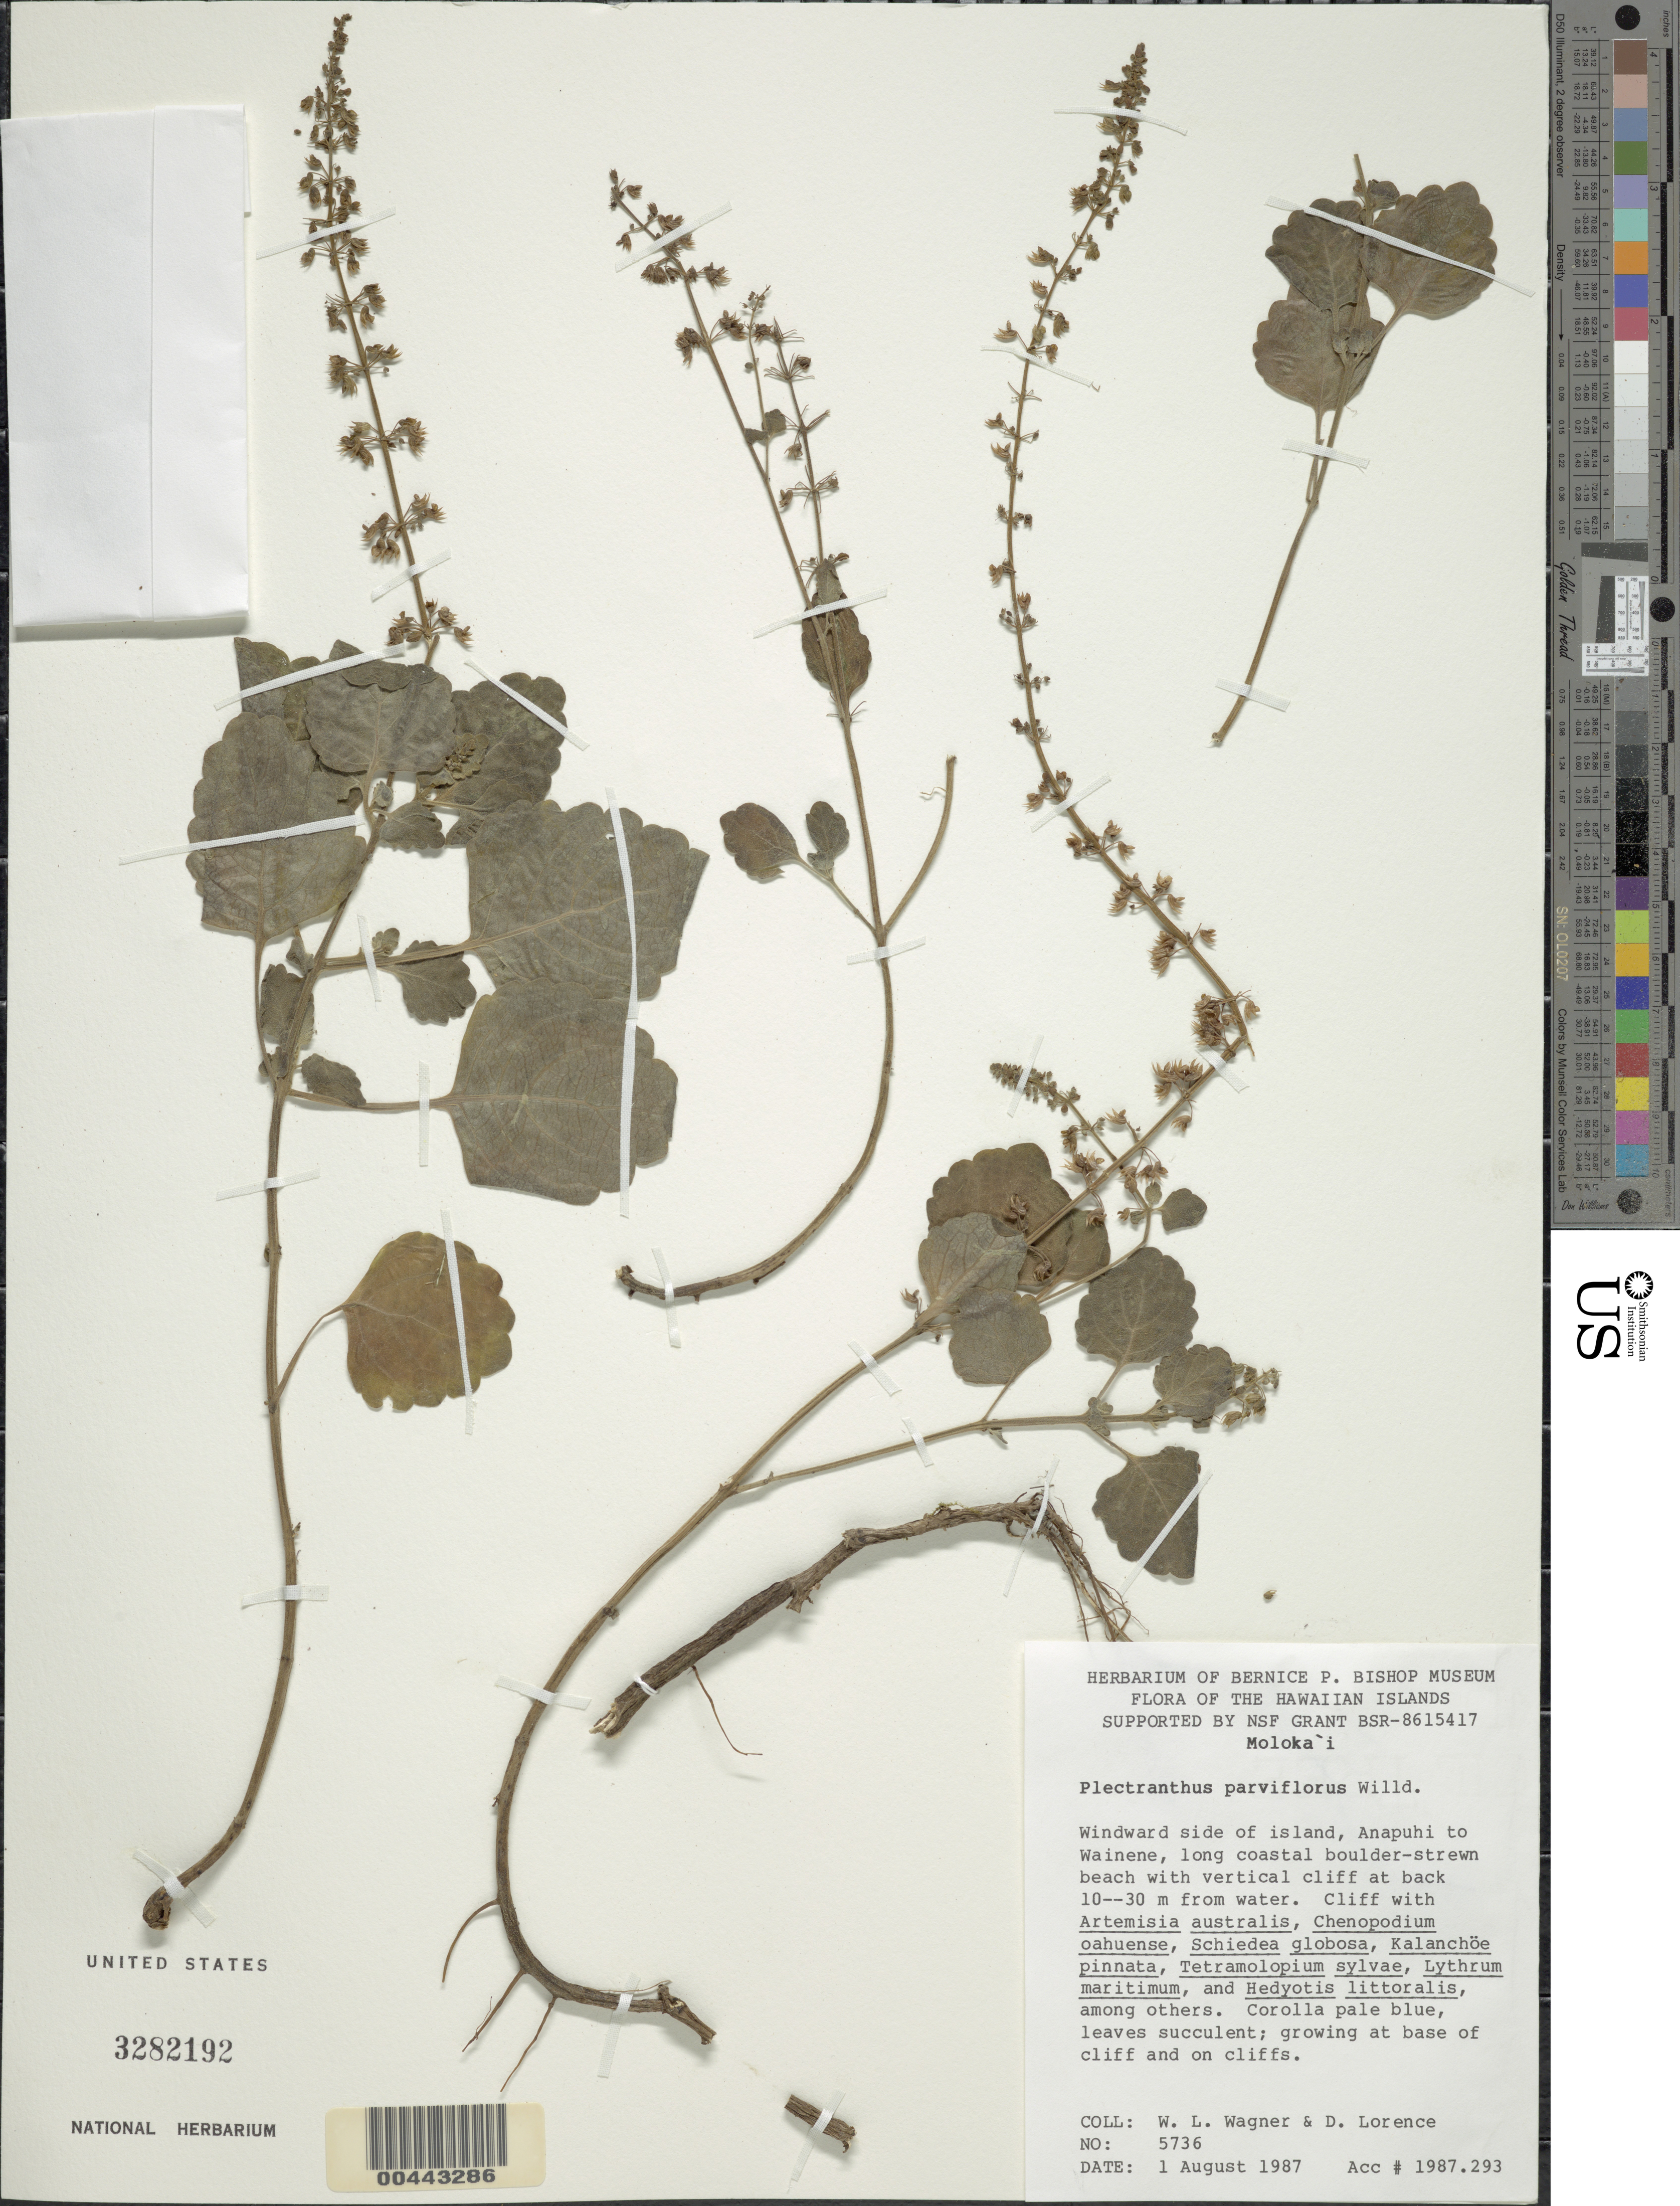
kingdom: Plantae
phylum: Tracheophyta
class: Magnoliopsida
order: Lamiales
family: Lamiaceae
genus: Coleus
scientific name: Coleus australis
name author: (Br.) A.J. Paton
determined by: Wagner, W. L., (BOT), Smithsonian Institution - National Museum of Natural History (UNITED STATES)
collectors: W. L. Wagner & D. Lorence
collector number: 5736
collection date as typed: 1 Aug 1987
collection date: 1987-08-01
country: United States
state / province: Hawaii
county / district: Maui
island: Moloka'i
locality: Windward side of island, Anapuhi to Wainene, beach with vertical cliff at back 10-30 m from water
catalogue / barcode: US 3282192